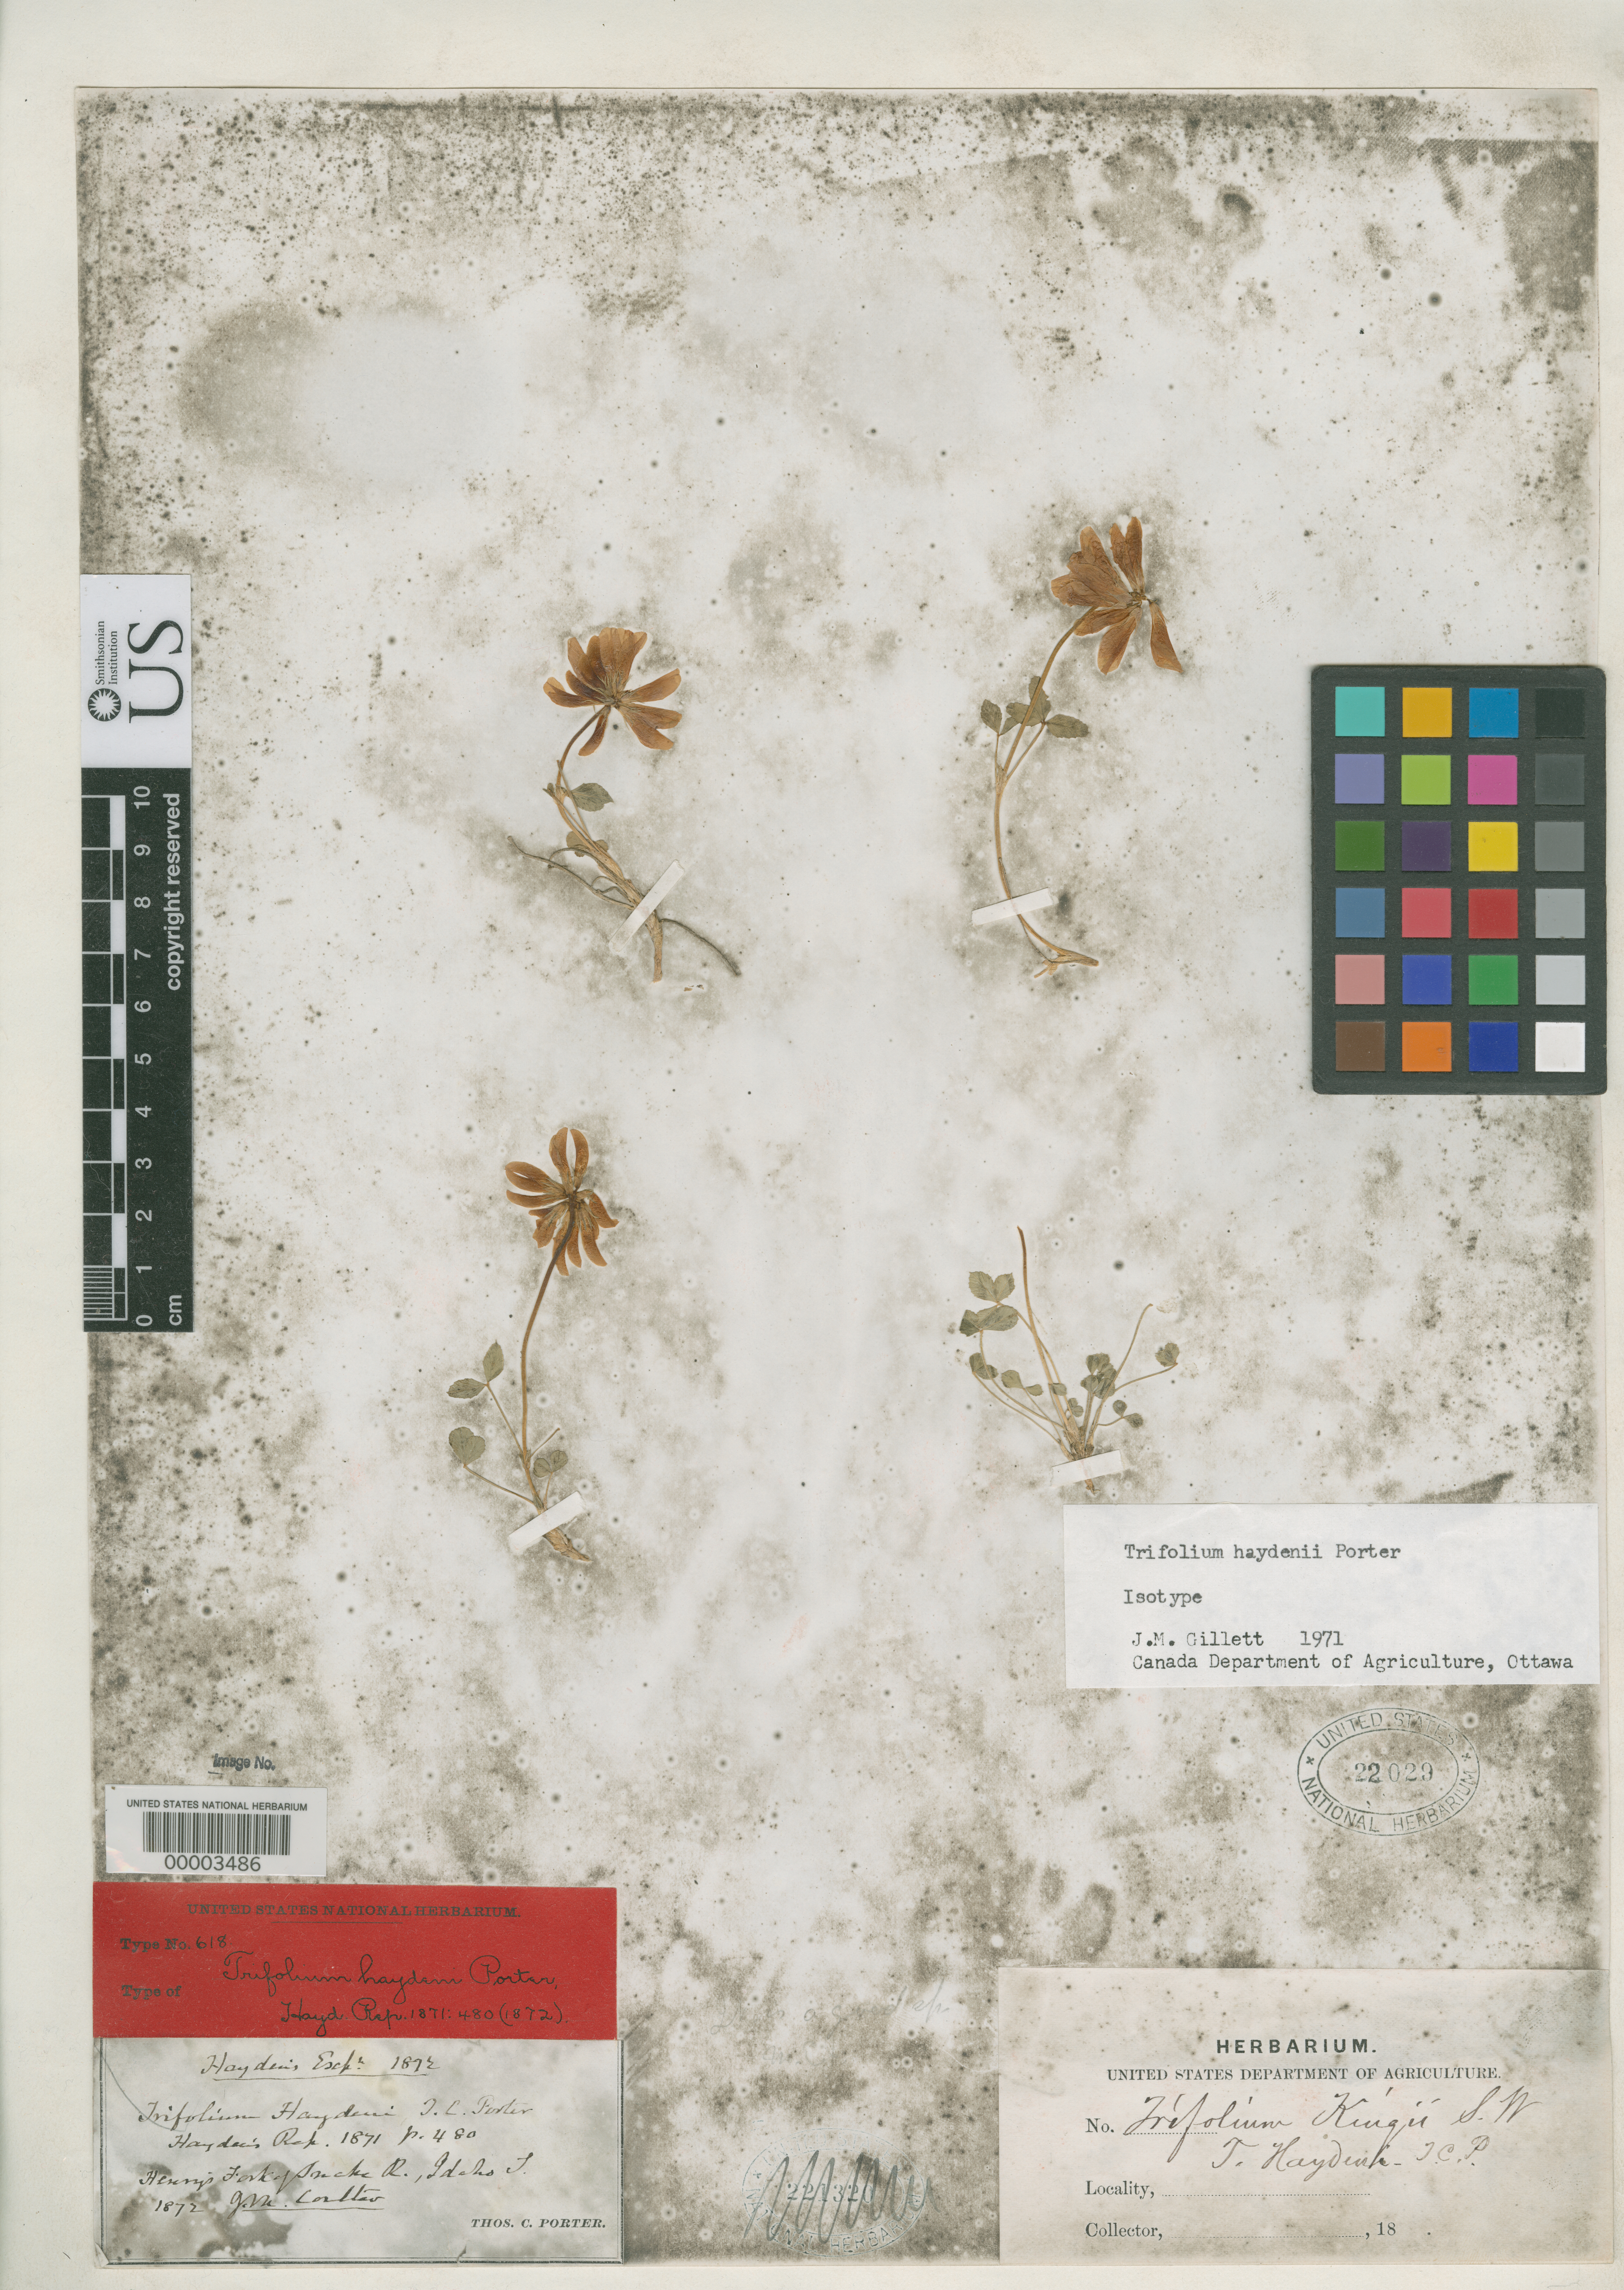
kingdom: Plantae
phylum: Tracheophyta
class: Magnoliopsida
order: Fabales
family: Fabaceae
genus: Trifolium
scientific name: Trifolium haydeni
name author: Porter in Hayden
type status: Isotype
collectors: G. N. Allen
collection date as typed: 1871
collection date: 1871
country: United States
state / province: Idaho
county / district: Fremont / Madison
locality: Henry's Fork of Snake River.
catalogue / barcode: US 22029